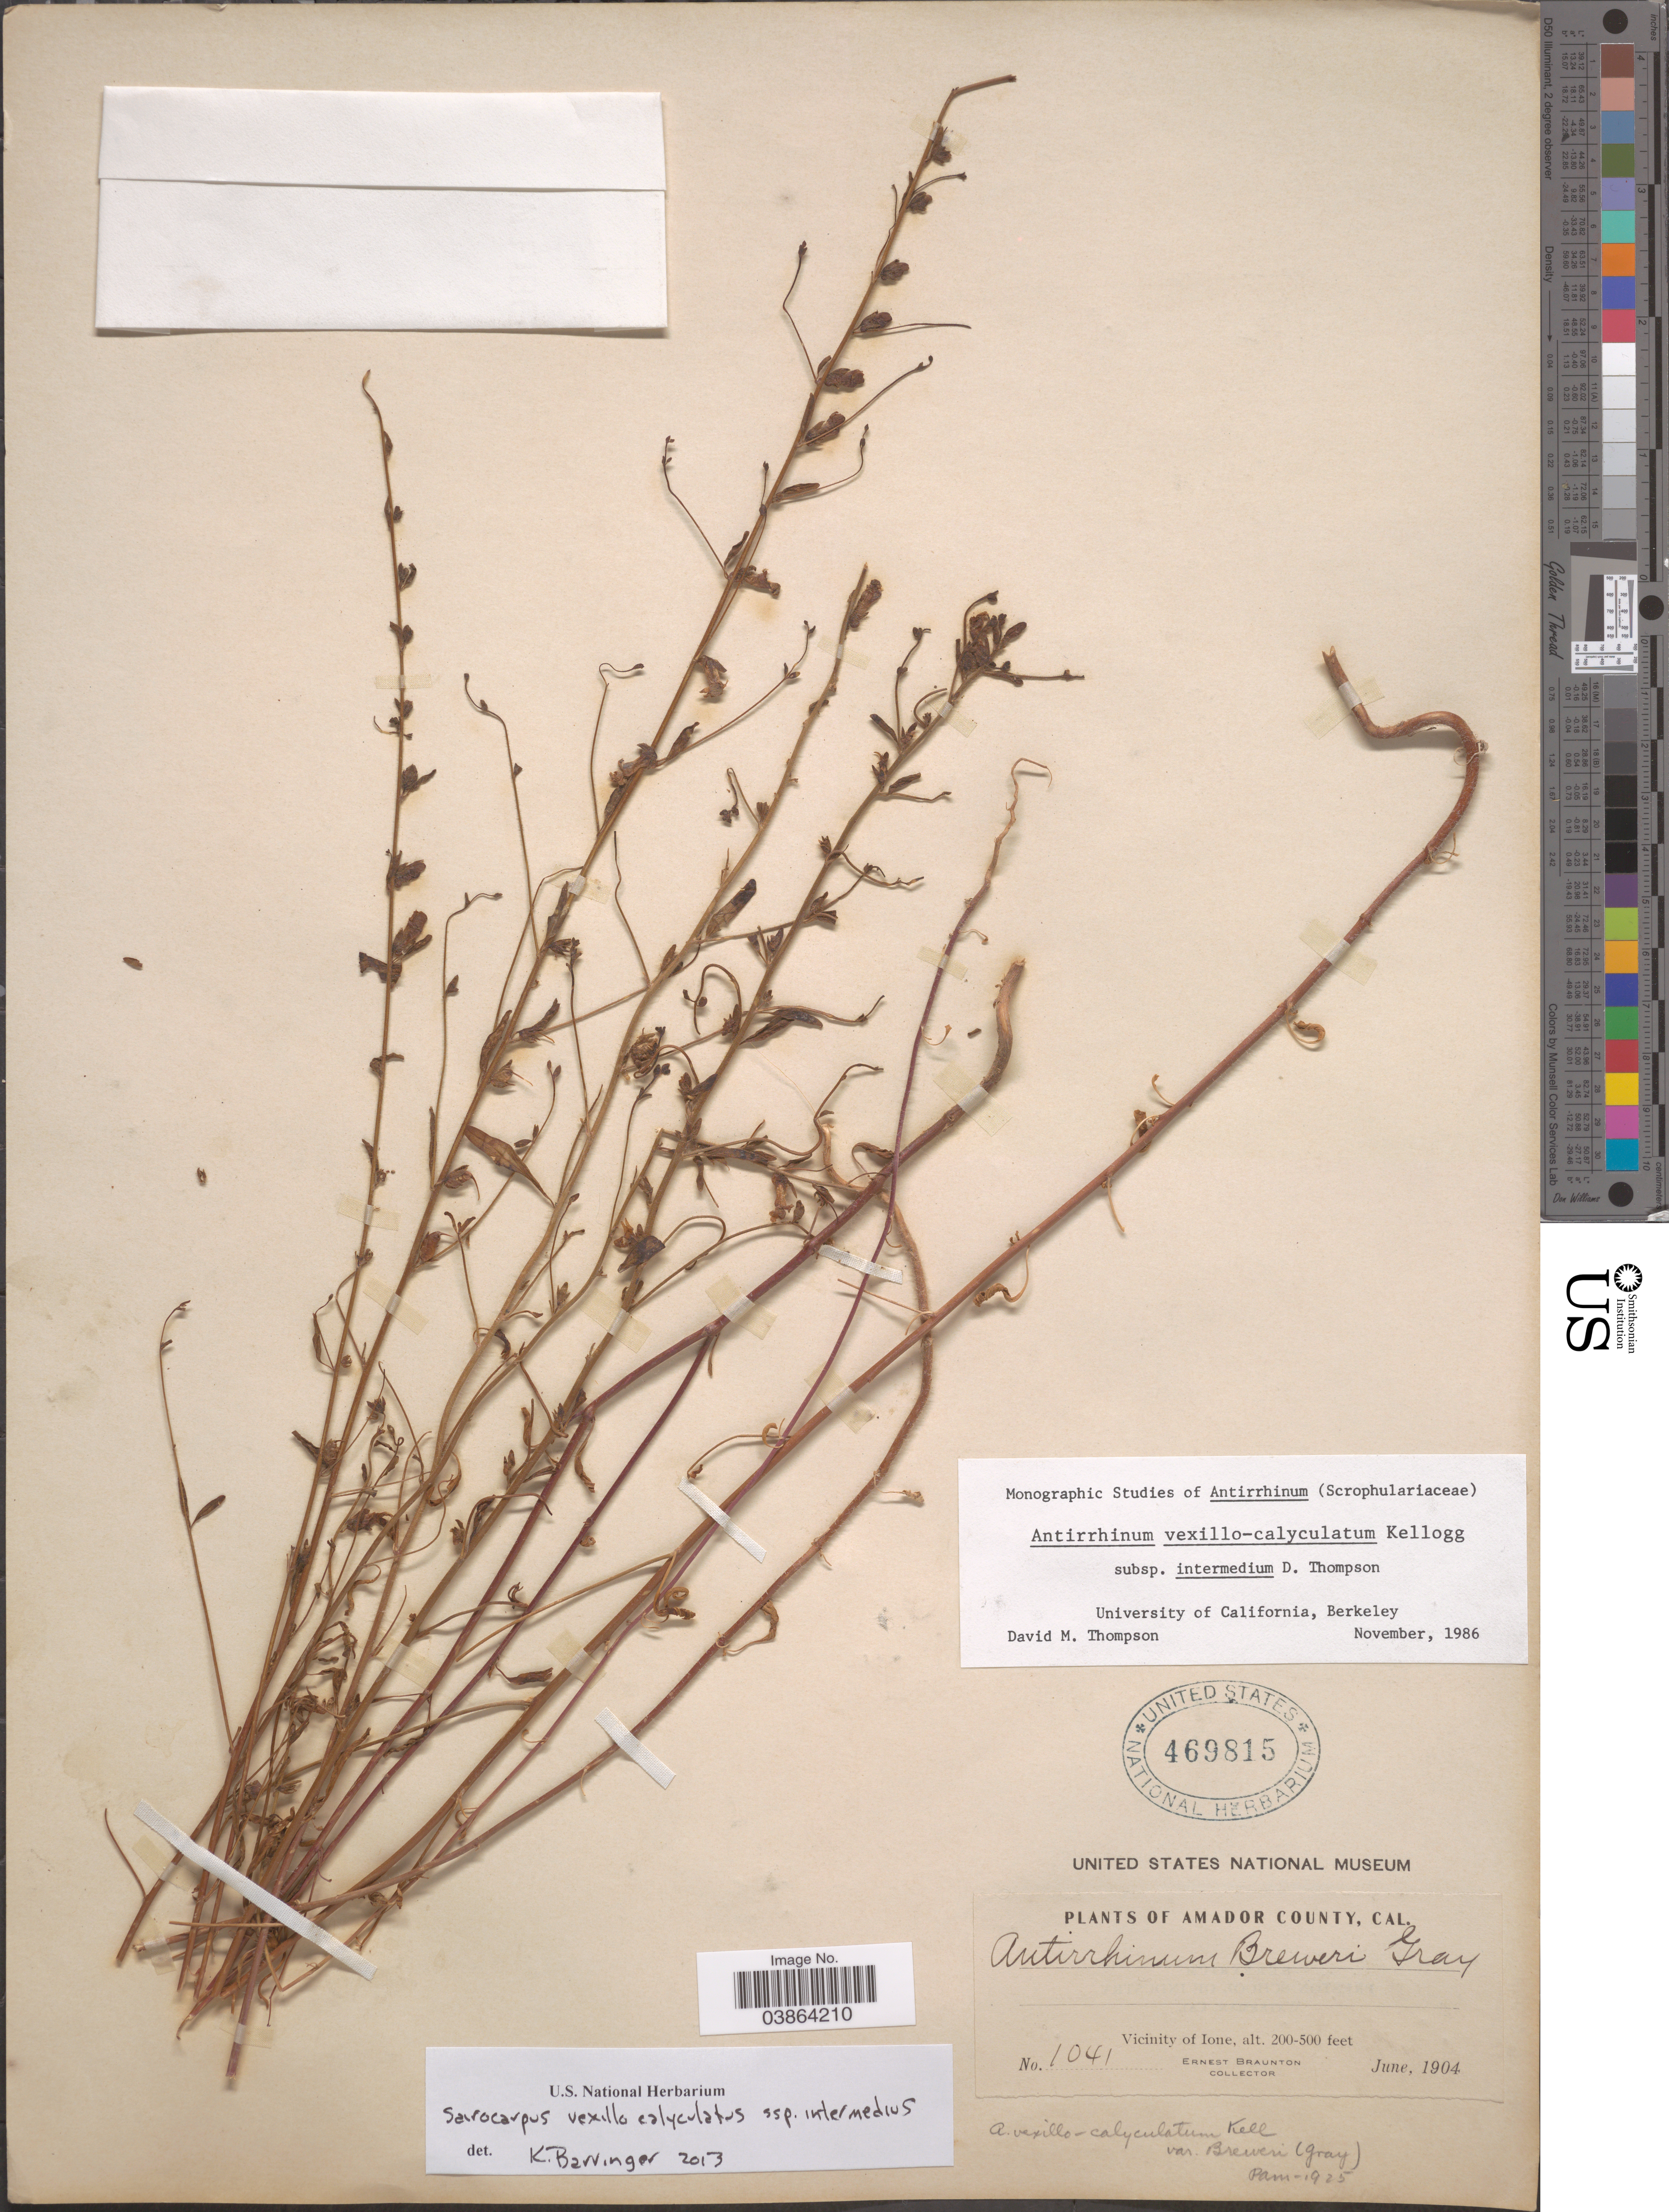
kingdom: Plantae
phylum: Tracheophyta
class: Magnoliopsida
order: Lamiales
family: Plantaginaceae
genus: Sairocarpus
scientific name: Sairocarpus vexillocalyculatus subsp. intermedius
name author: (D.M. Thomps.) Barringer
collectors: E. Braunton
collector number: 1041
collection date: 1904-06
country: United States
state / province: California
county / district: Amador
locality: Amador County. Vicinity of Ione.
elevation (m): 61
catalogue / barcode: US 469815